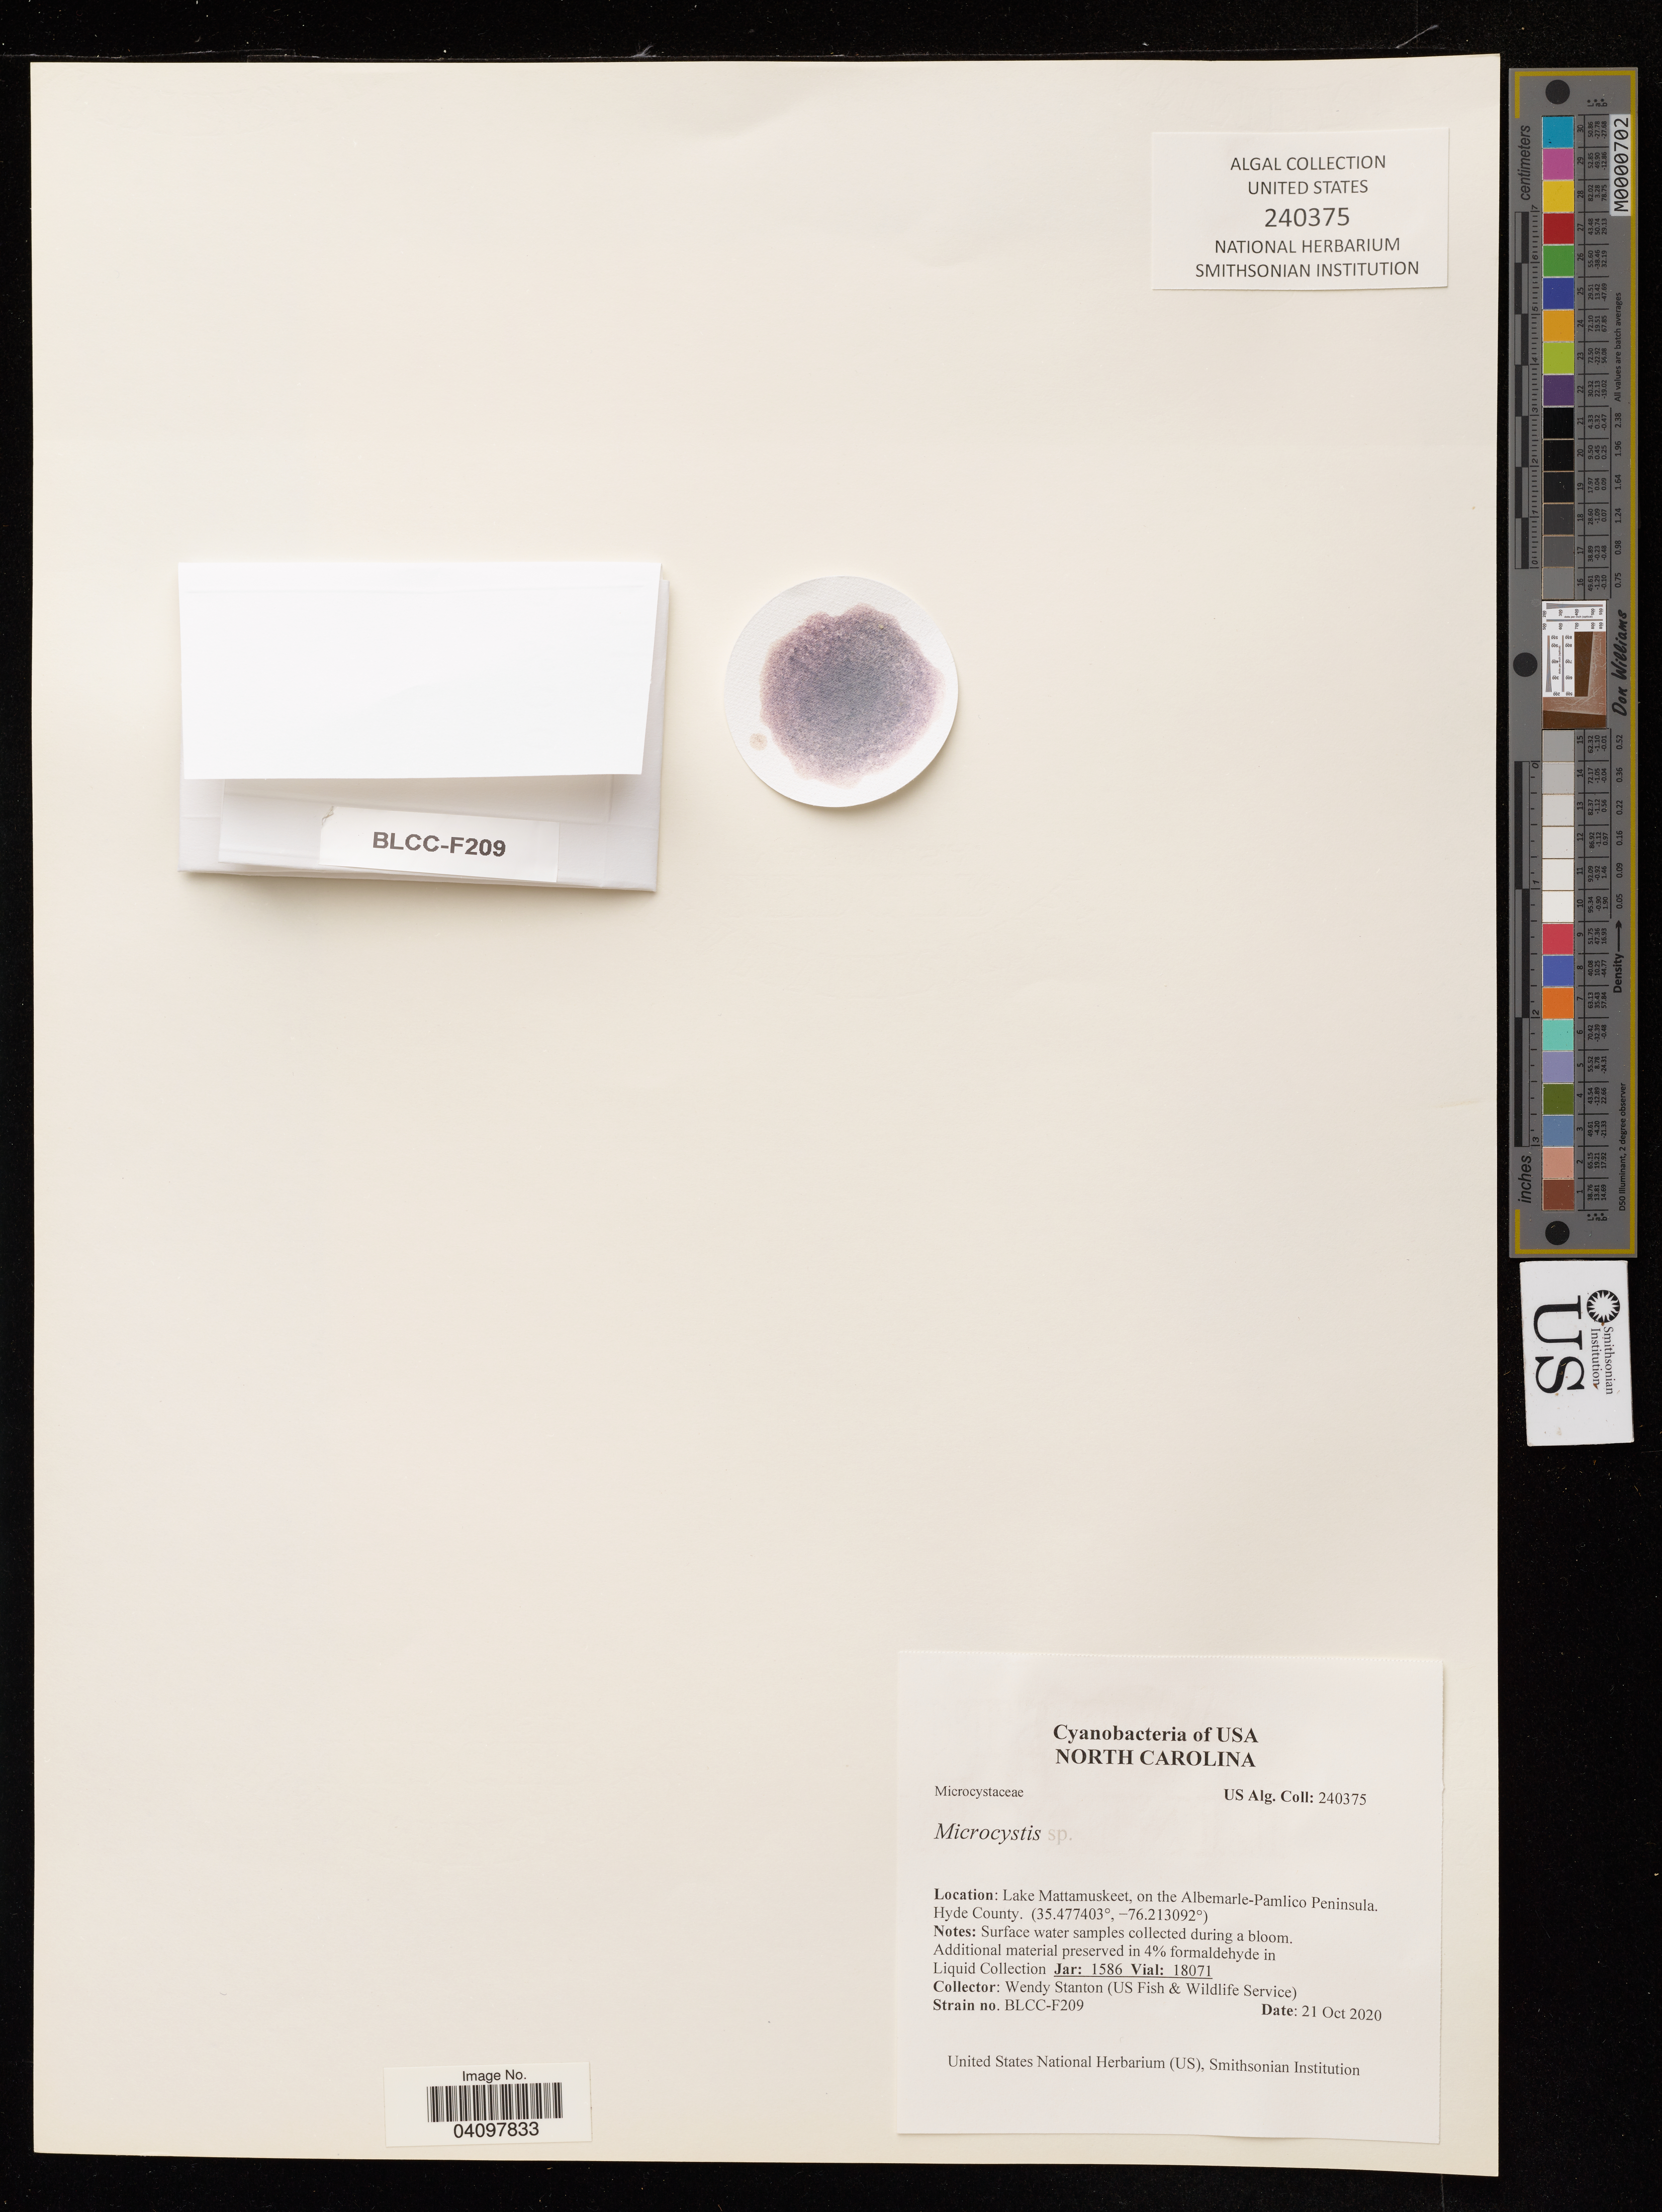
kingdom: Bacteria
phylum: Cyanobacteria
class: Cyanobacteriia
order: Cyanobacteriales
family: Microcystaceae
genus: Microcystis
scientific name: Microcystis sp.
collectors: W. Stanton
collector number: BLCC-F209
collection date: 2020-10-21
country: United States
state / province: North Carolina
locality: Lake Mattamuskeet, on the Albemarle-Pamlico Peninsula. Hyde County.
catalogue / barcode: US 240375